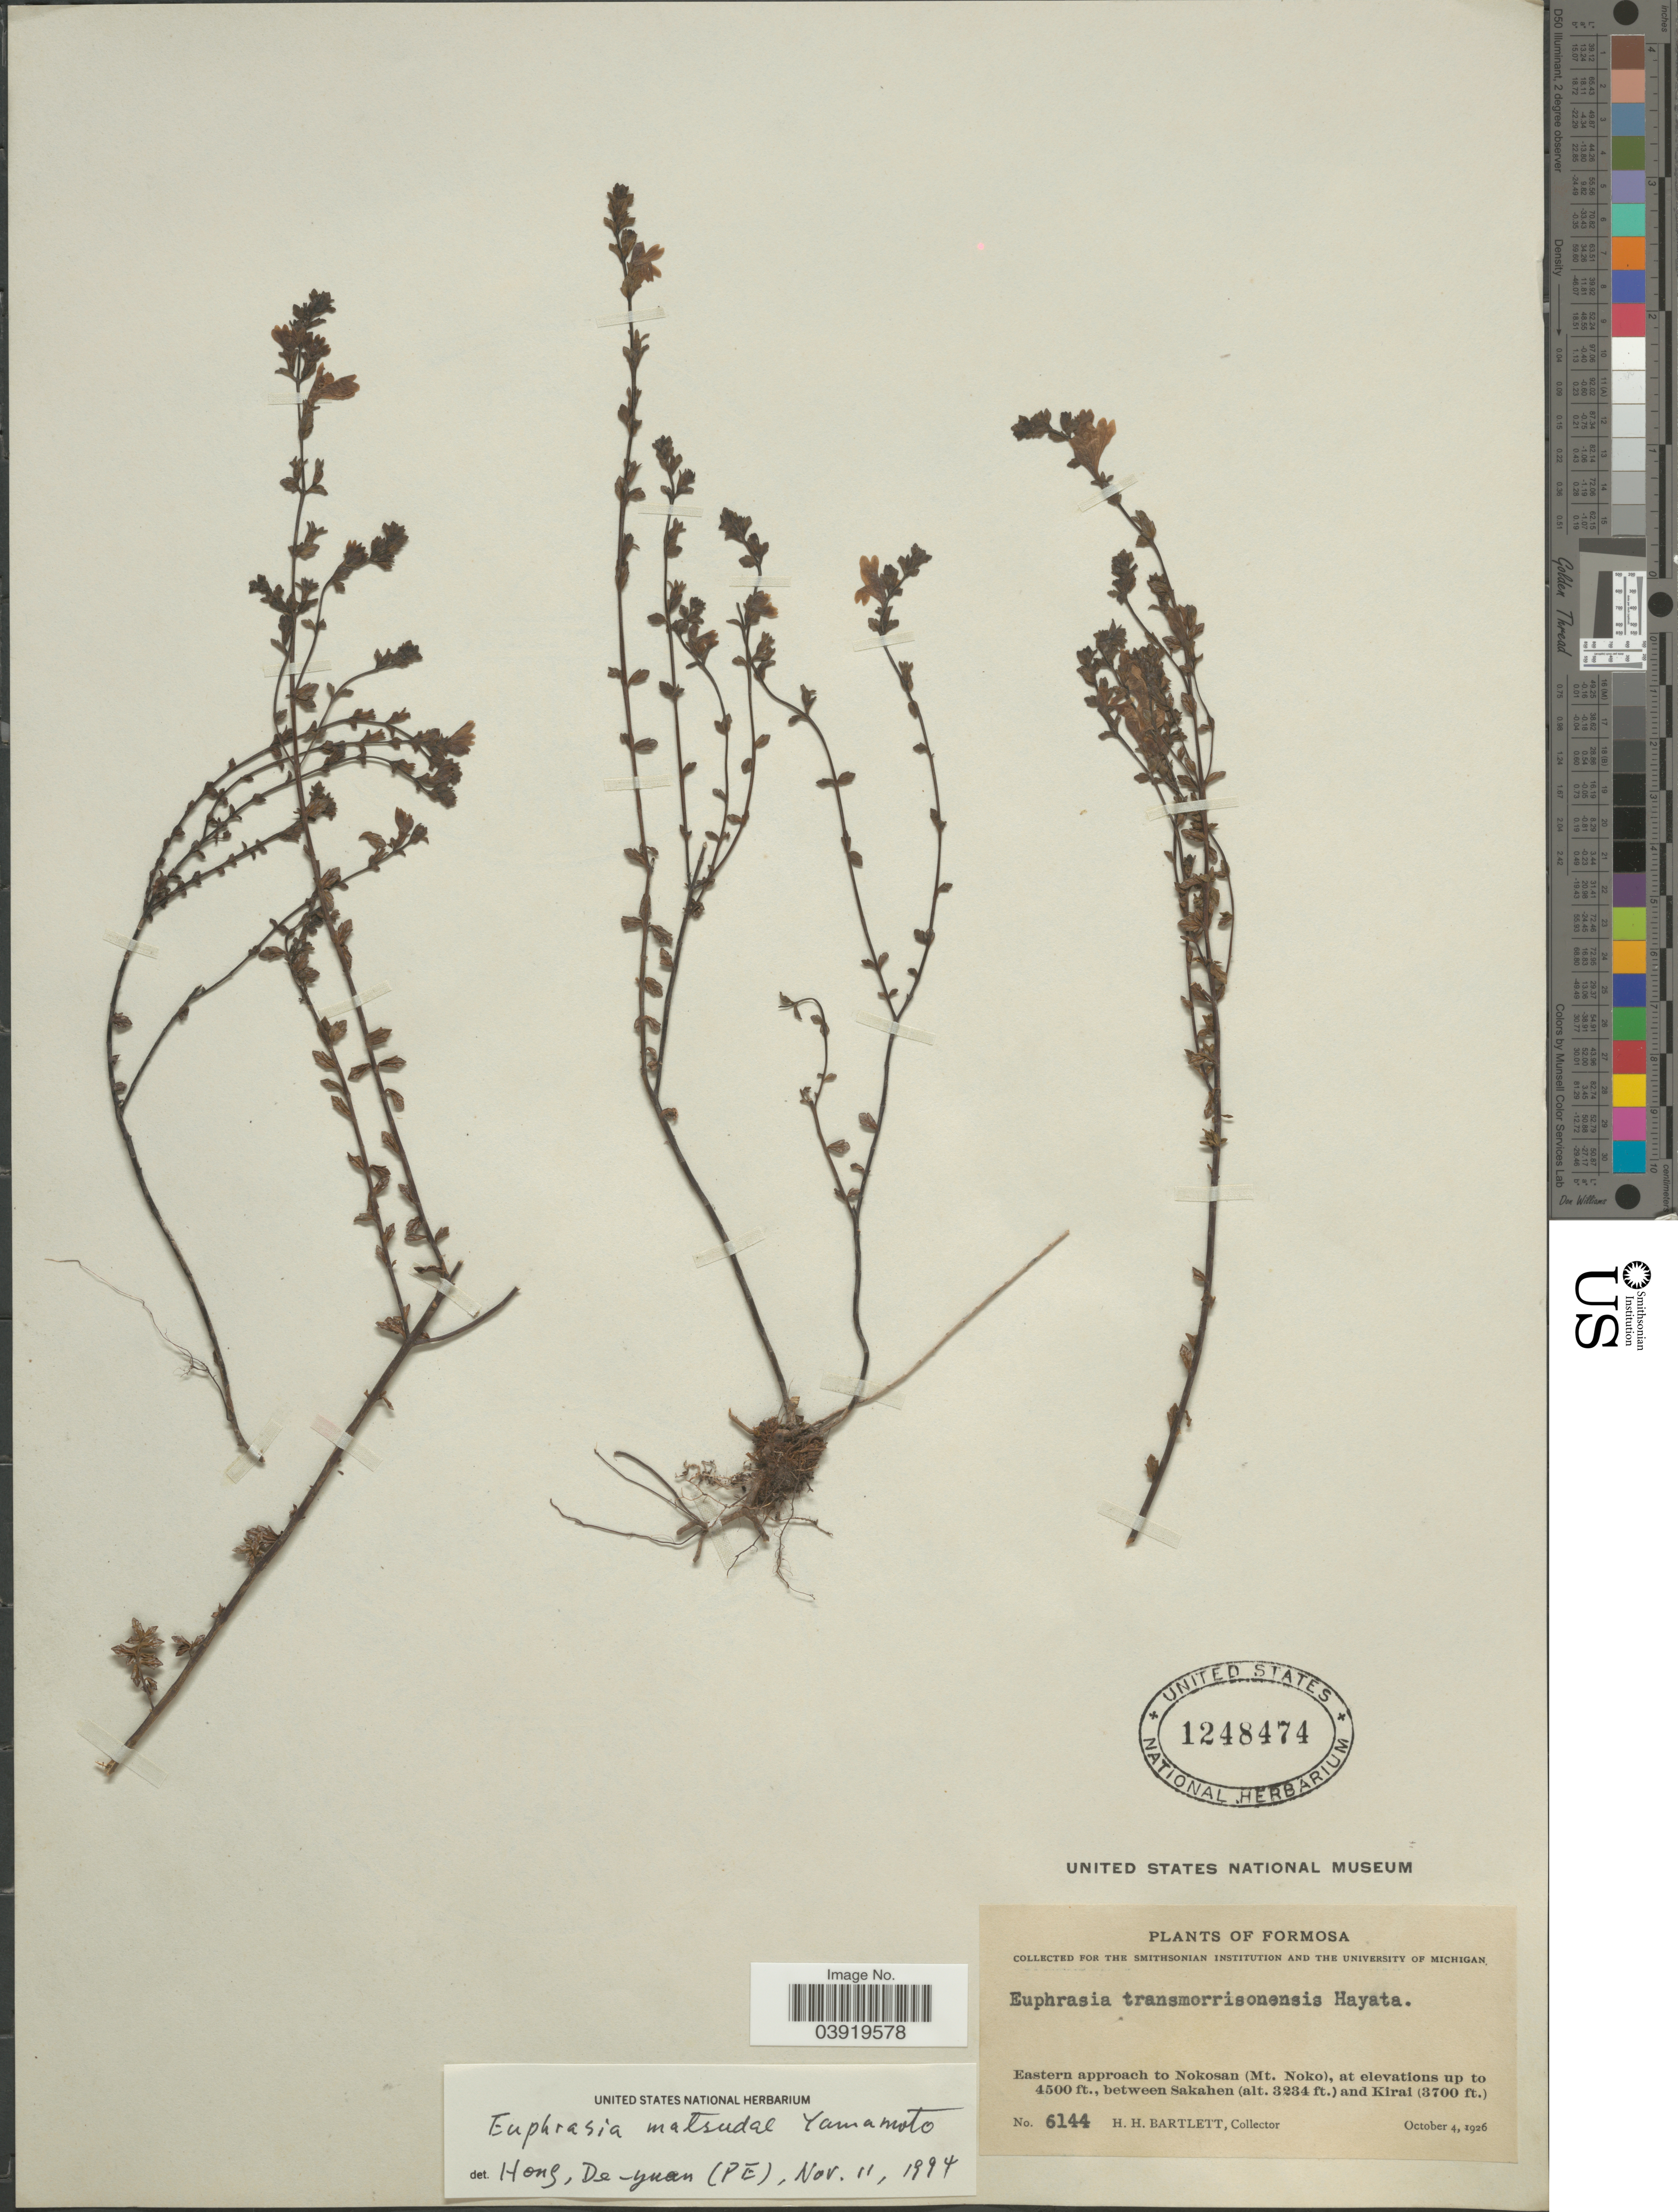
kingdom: Plantae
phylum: Tracheophyta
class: Magnoliopsida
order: Lamiales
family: Orobanchaceae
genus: Euphrasia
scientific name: Euphrasia matsudae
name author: Yamam.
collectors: H. H. Bartlett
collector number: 6144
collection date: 1926-10-04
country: Taiwan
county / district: Hualien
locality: Formosa. Eastern approach to Nokosan (Mt. Noko), between Sakahen and Kirai.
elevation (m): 986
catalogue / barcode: US 1248474